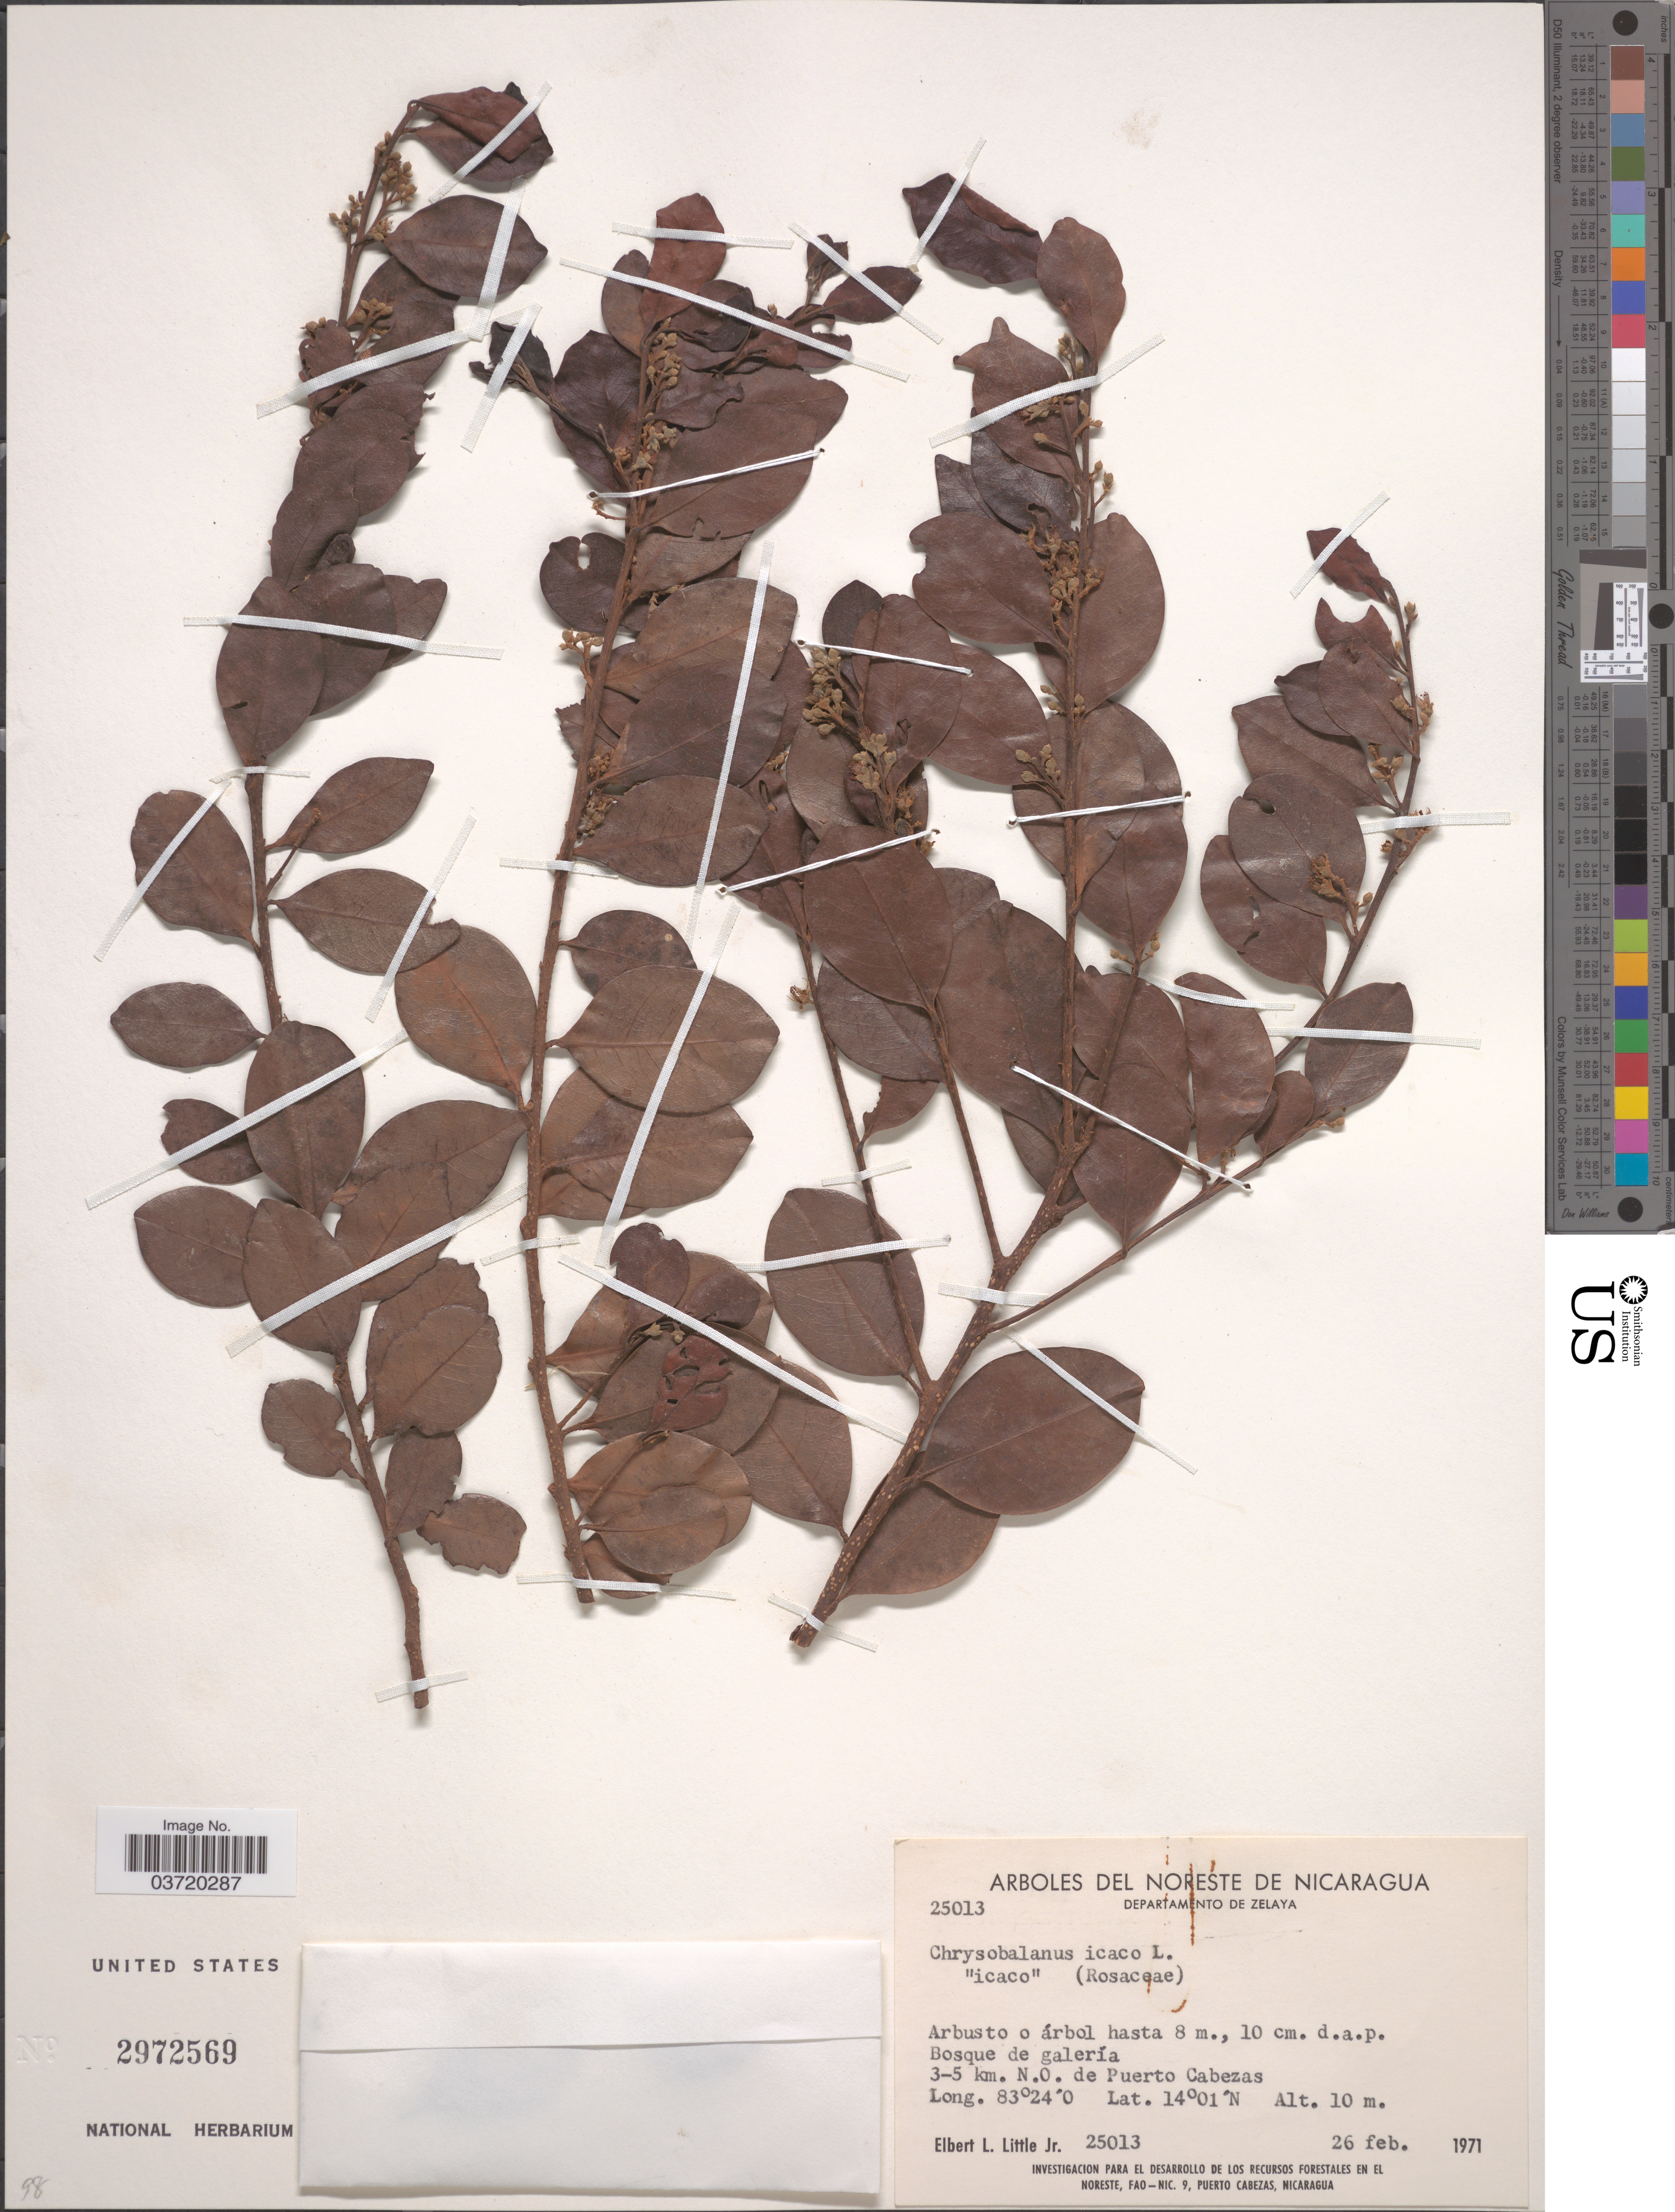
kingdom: Plantae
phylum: Tracheophyta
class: Magnoliopsida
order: Malpighiales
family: Chrysobalanaceae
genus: Chrysobalanus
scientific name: Chrysobalanus icaco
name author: L.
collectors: E. L. Little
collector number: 25013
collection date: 1971-02-26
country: Nicaragua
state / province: Atlántico Norte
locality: Noreste de Nicaragua. Departamento de Zelaya. 3-5 km. N. O. de Puerto Cabezas.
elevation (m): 10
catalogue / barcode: US 2972569